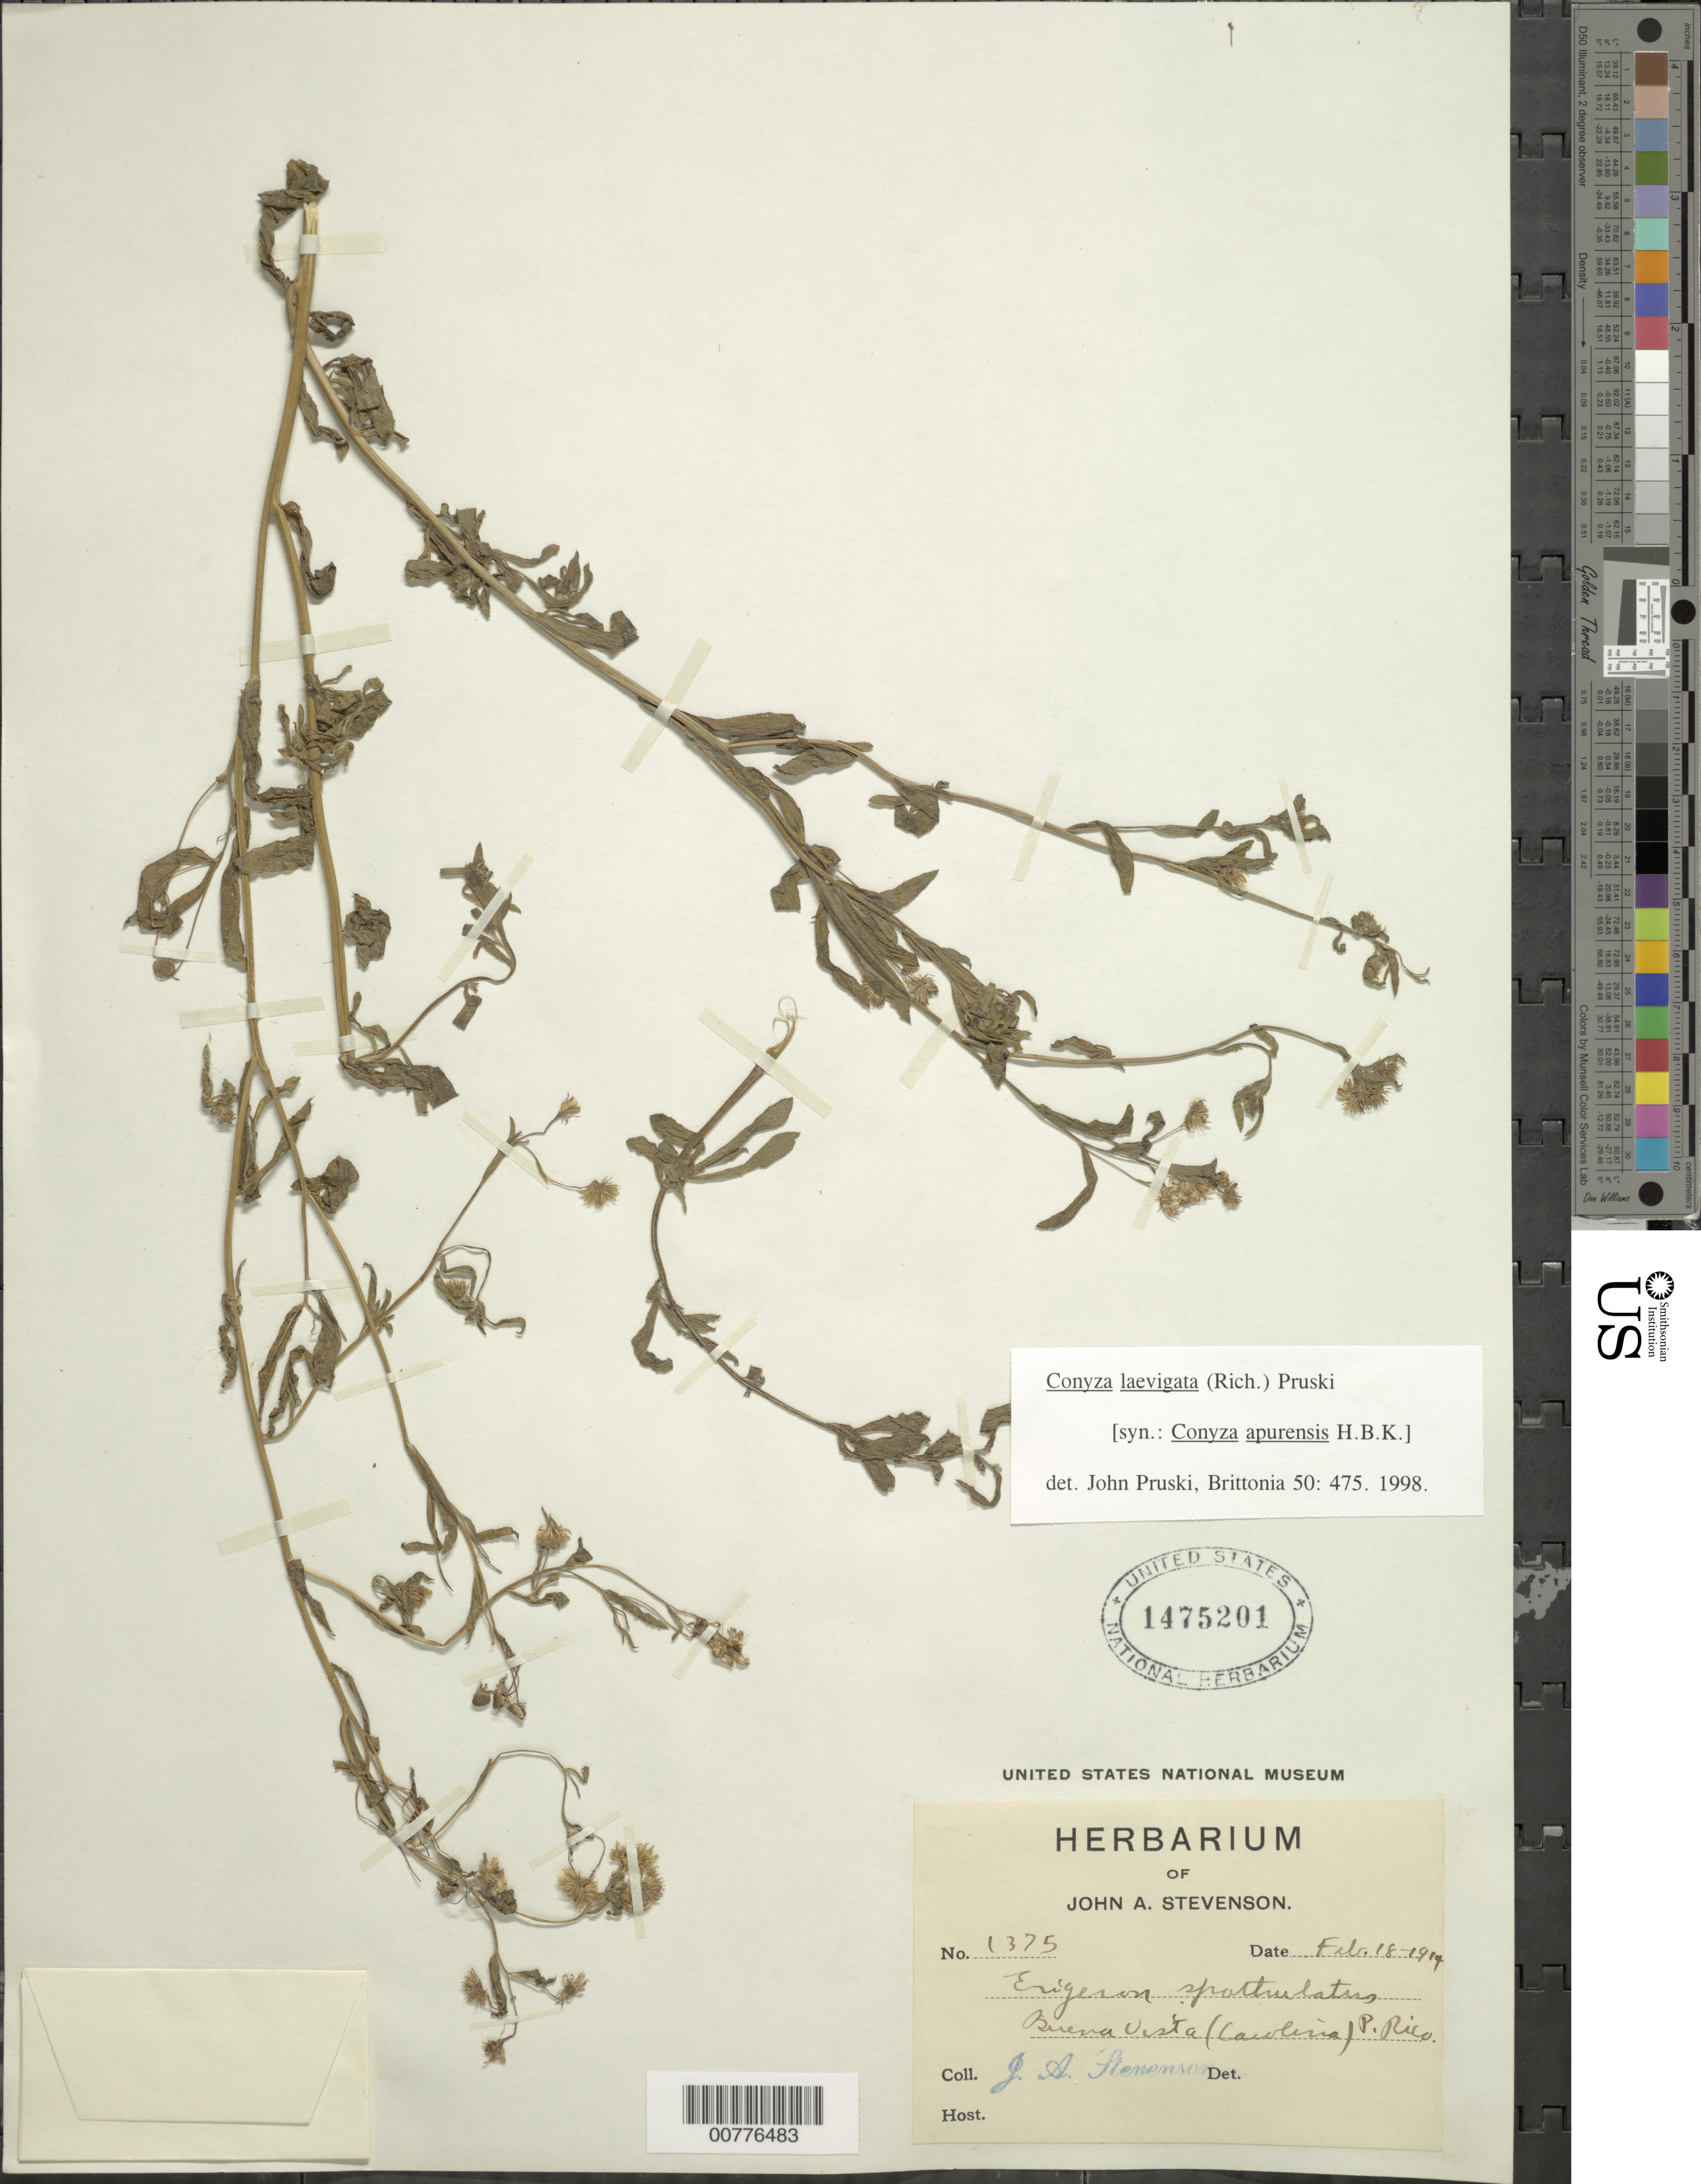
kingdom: Plantae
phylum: Tracheophyta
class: Magnoliopsida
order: Asterales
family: Asteraceae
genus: Conyza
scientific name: Conyza laevigata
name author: (Rich.) Pruski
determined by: Pruski, J. F.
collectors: J. Stevenson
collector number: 1375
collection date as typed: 18 Feb 1914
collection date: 1914-02-18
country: Puerto Rico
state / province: Carolina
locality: Buena Vista (Carolina)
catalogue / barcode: US 1475201